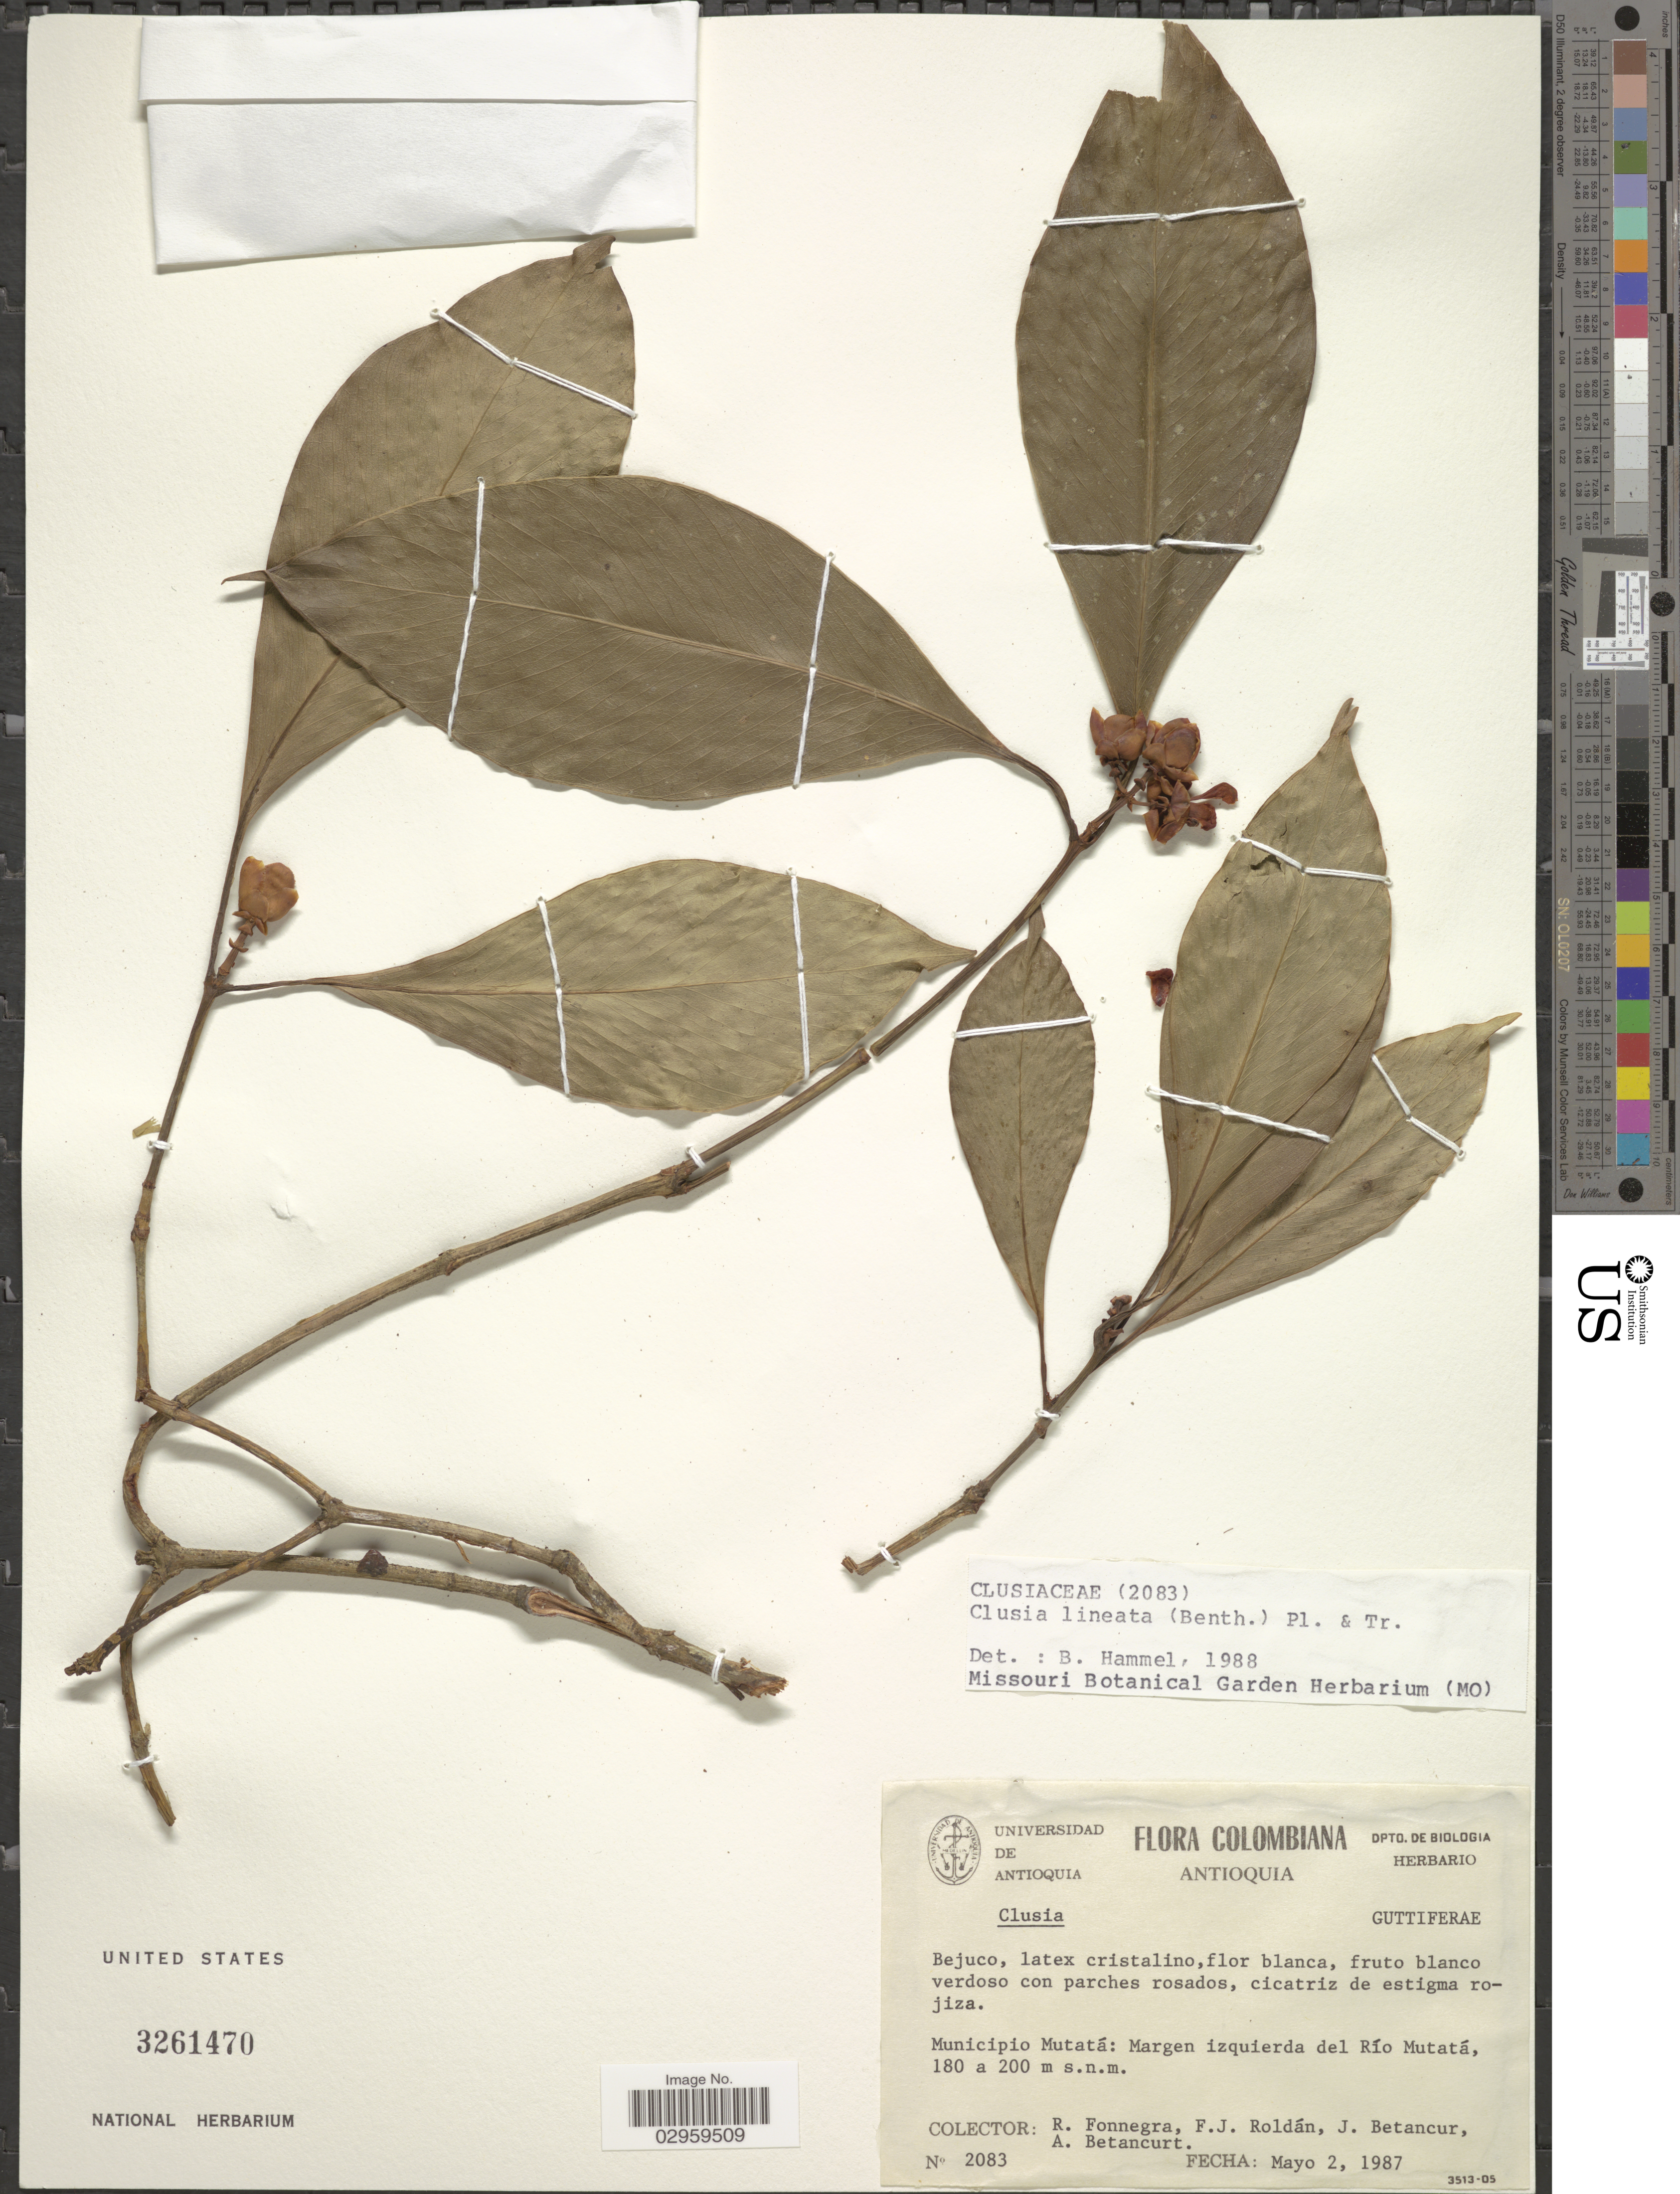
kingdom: Plantae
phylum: Tracheophyta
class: Magnoliopsida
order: Malpighiales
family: Clusiaceae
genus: Clusia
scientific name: Clusia lineata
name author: (Benth.) Planch. & Triana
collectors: R. Fonnegra, F. J. Roldán, J. Betancur & A. Betancur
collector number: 2083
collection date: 1987-05-02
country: Colombia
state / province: Antioquia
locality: Municipio Mutatá: Margen izquierda del Río Mutatá.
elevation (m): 180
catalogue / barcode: US 3261470